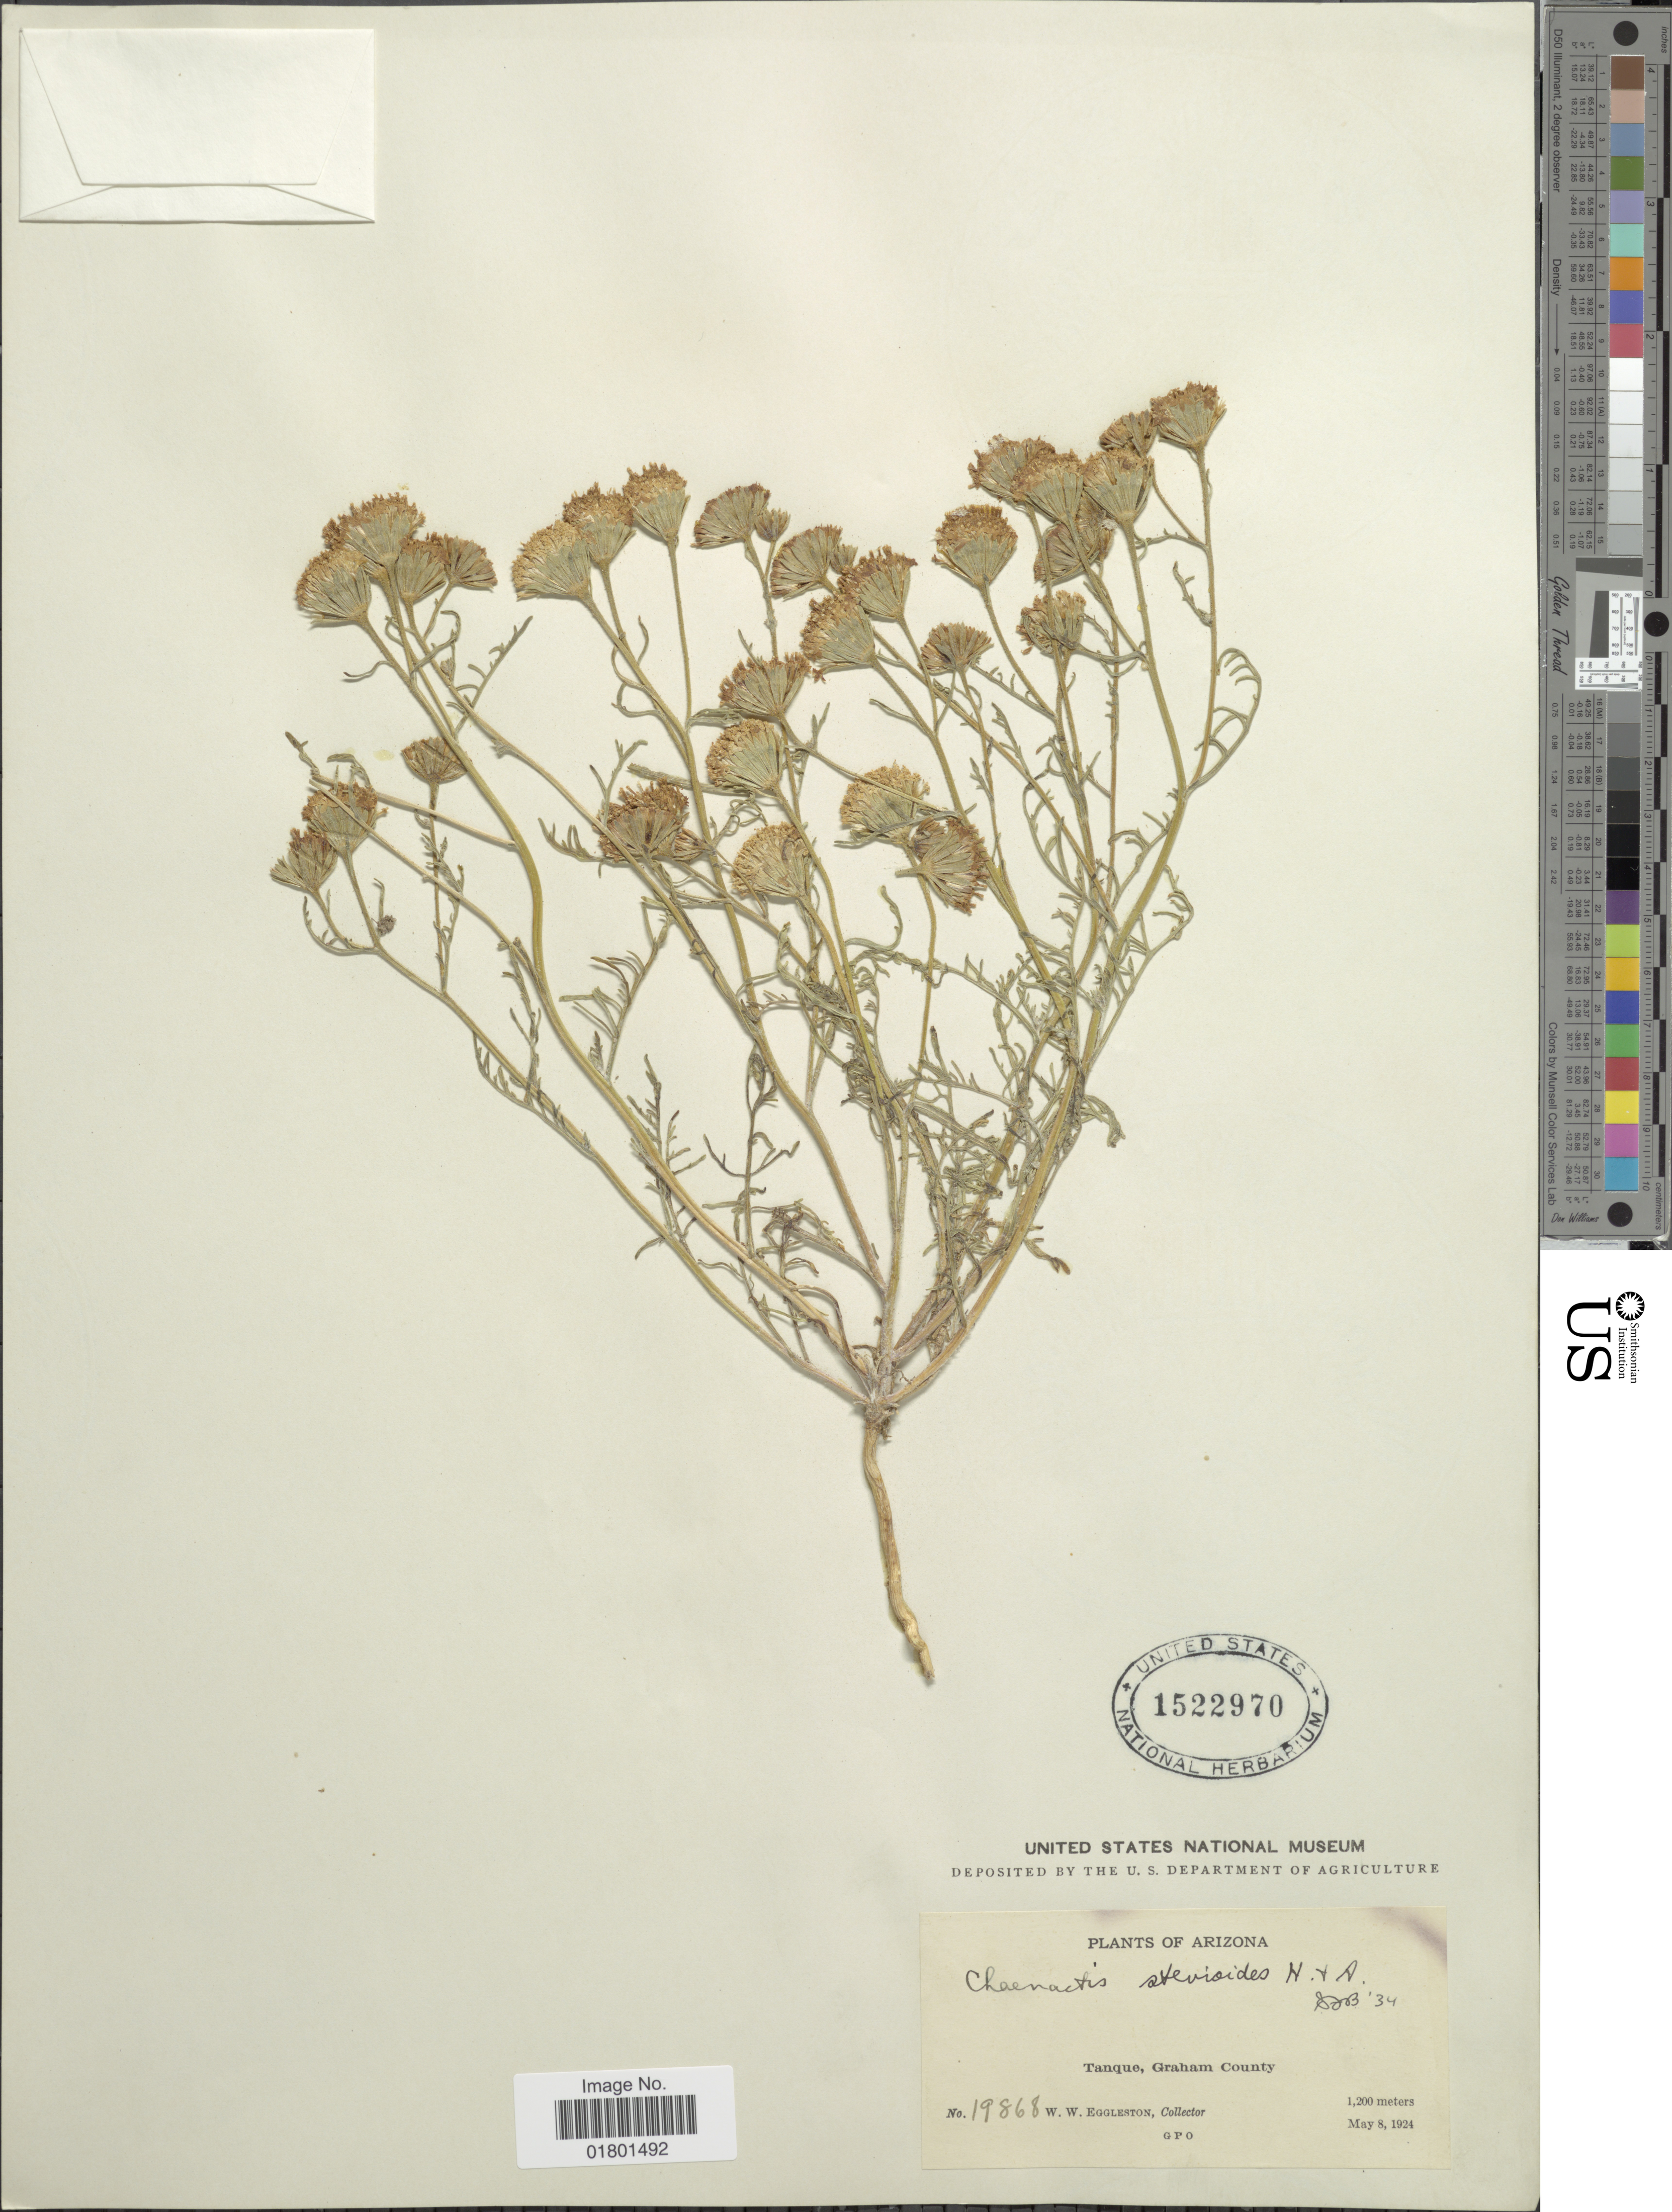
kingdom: Plantae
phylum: Tracheophyta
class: Magnoliopsida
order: Asterales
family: Asteraceae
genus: Chaenactis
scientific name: Chaenactis stevioides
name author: Hook. & Arn.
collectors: W. W. Eggleston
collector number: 19868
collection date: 1924-05-05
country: United States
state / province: Arizona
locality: Tanque. Graham County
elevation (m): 1200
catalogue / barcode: US 1522970